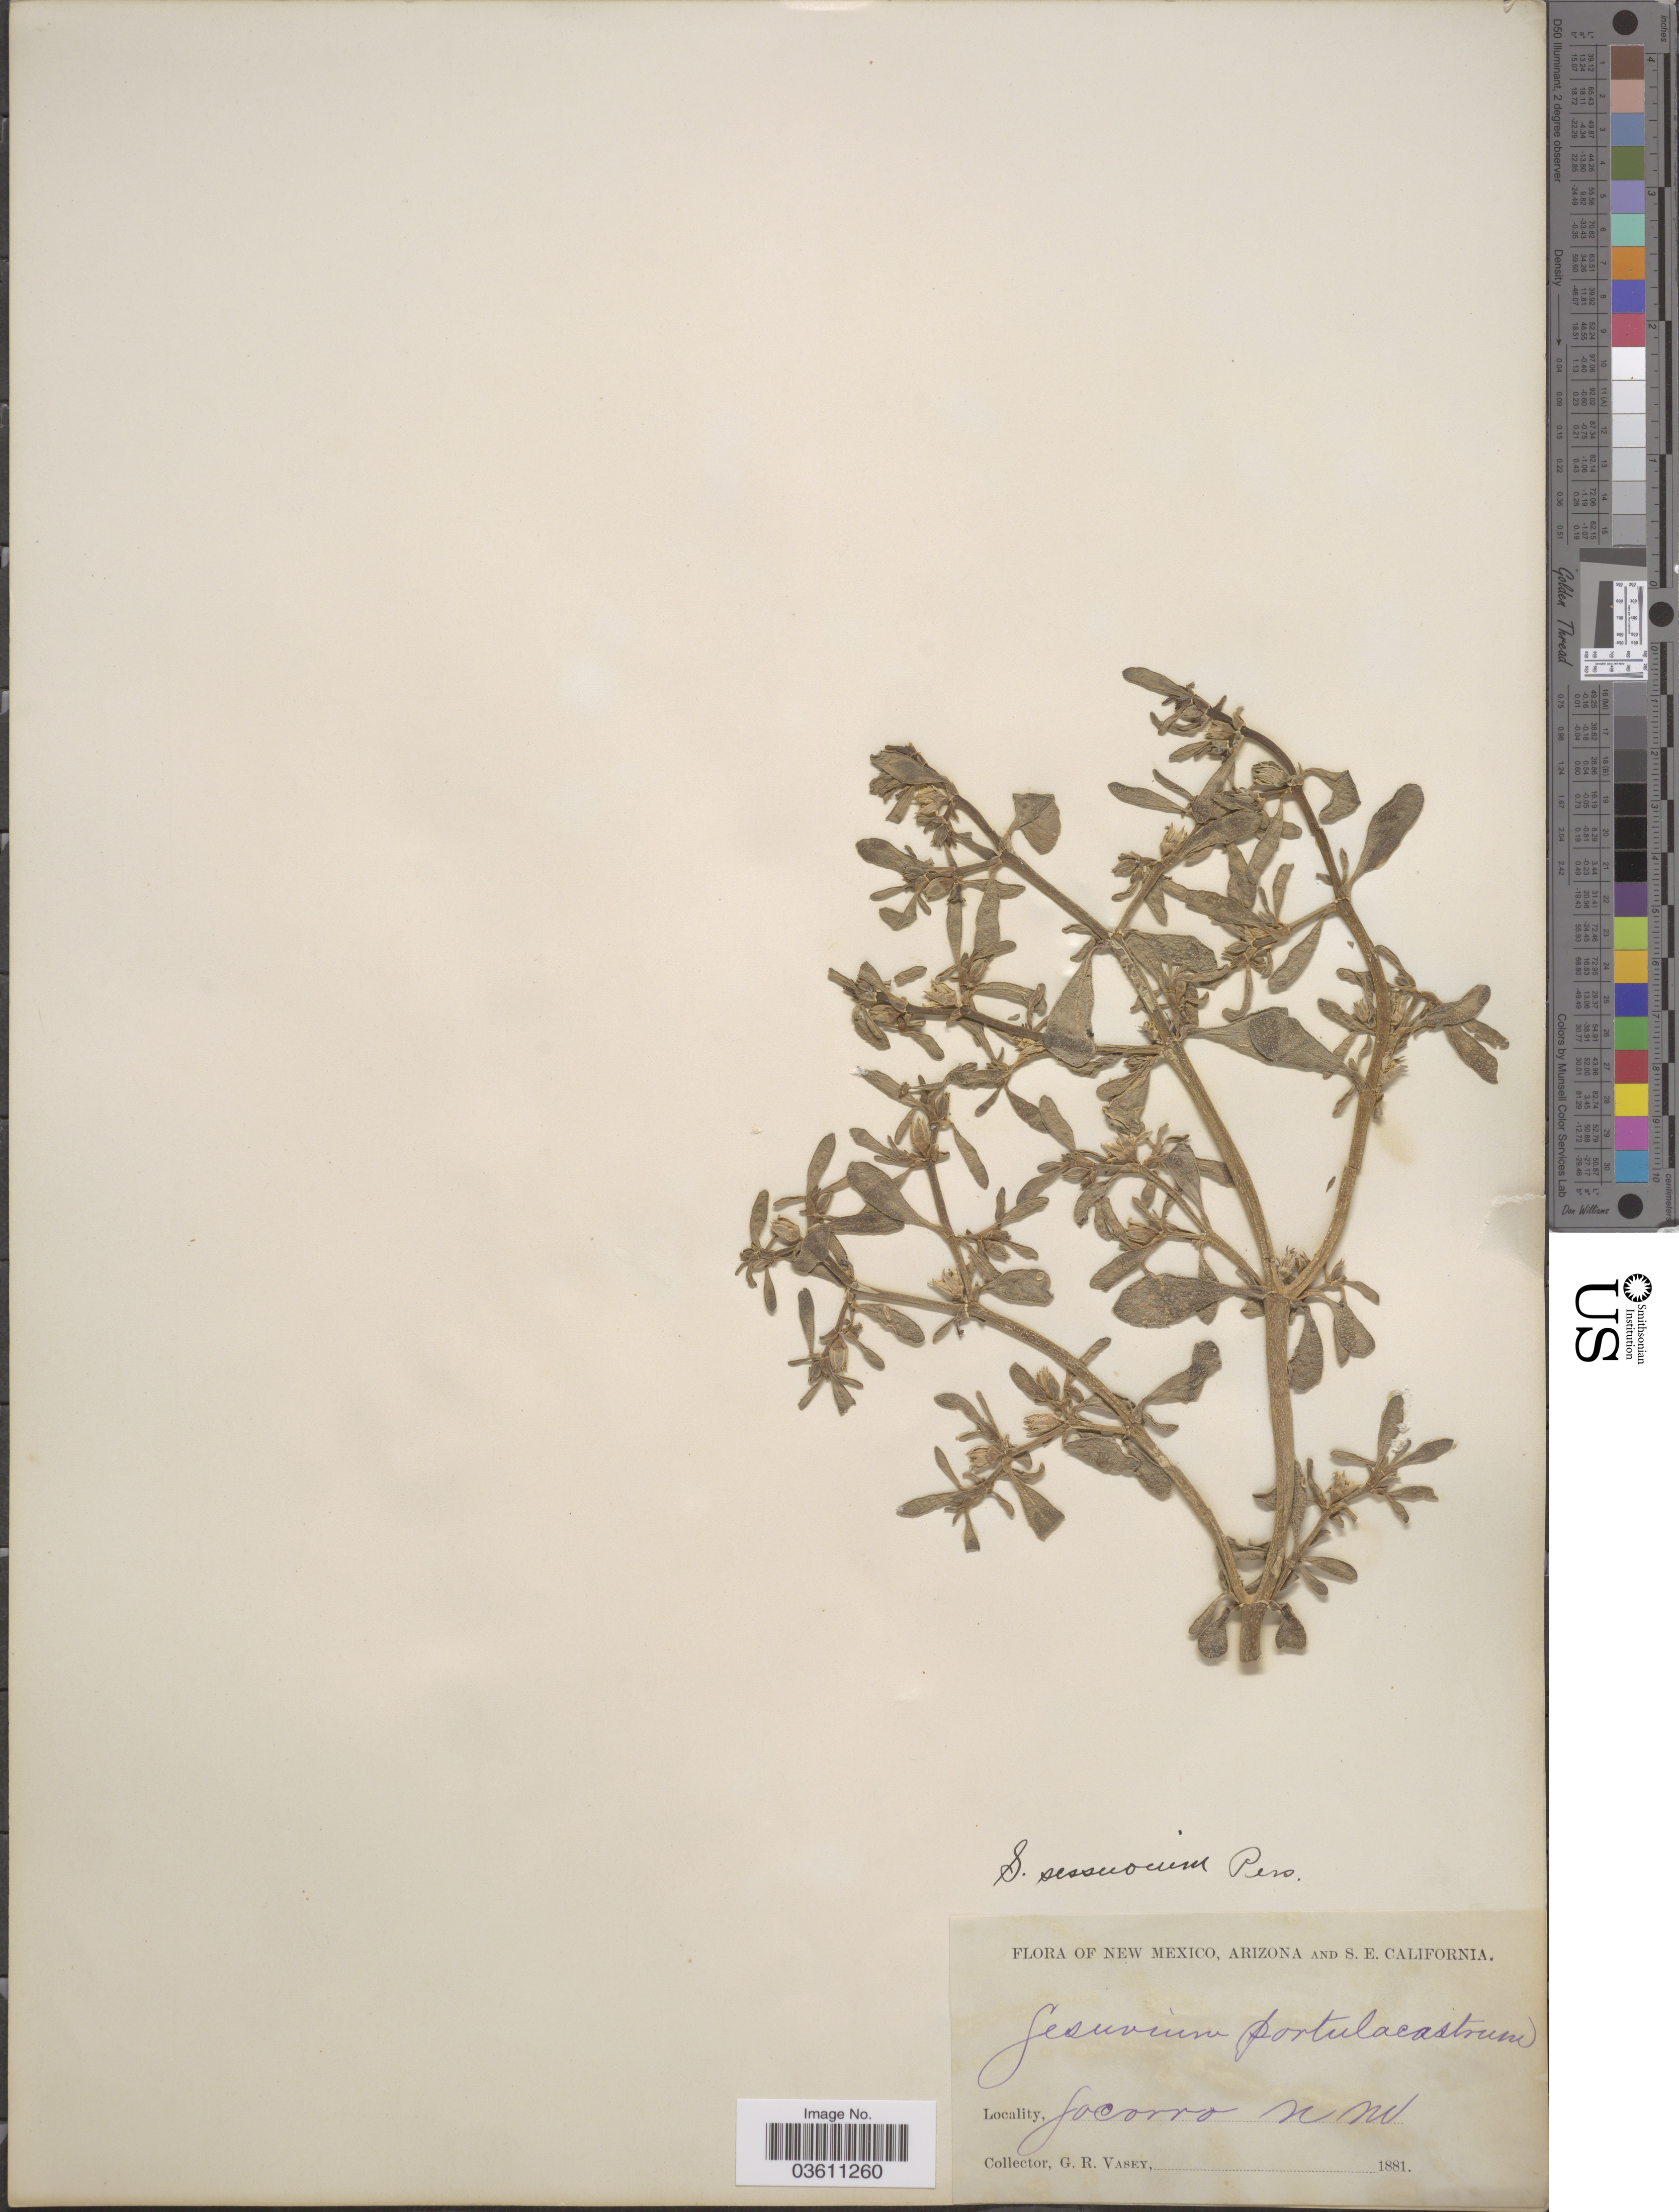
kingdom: Plantae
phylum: Tracheophyta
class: Magnoliopsida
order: Caryophyllales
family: Aizoaceae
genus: Sesuvium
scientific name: Sesuvium revolutifolium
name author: Ortega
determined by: Strong, Mark T., (BOT), Smithsonian Institution - National Museum of Natural History (UNITED STATES)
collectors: G. R. Vasey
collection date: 1881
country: United States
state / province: New Mexico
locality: Socorro.